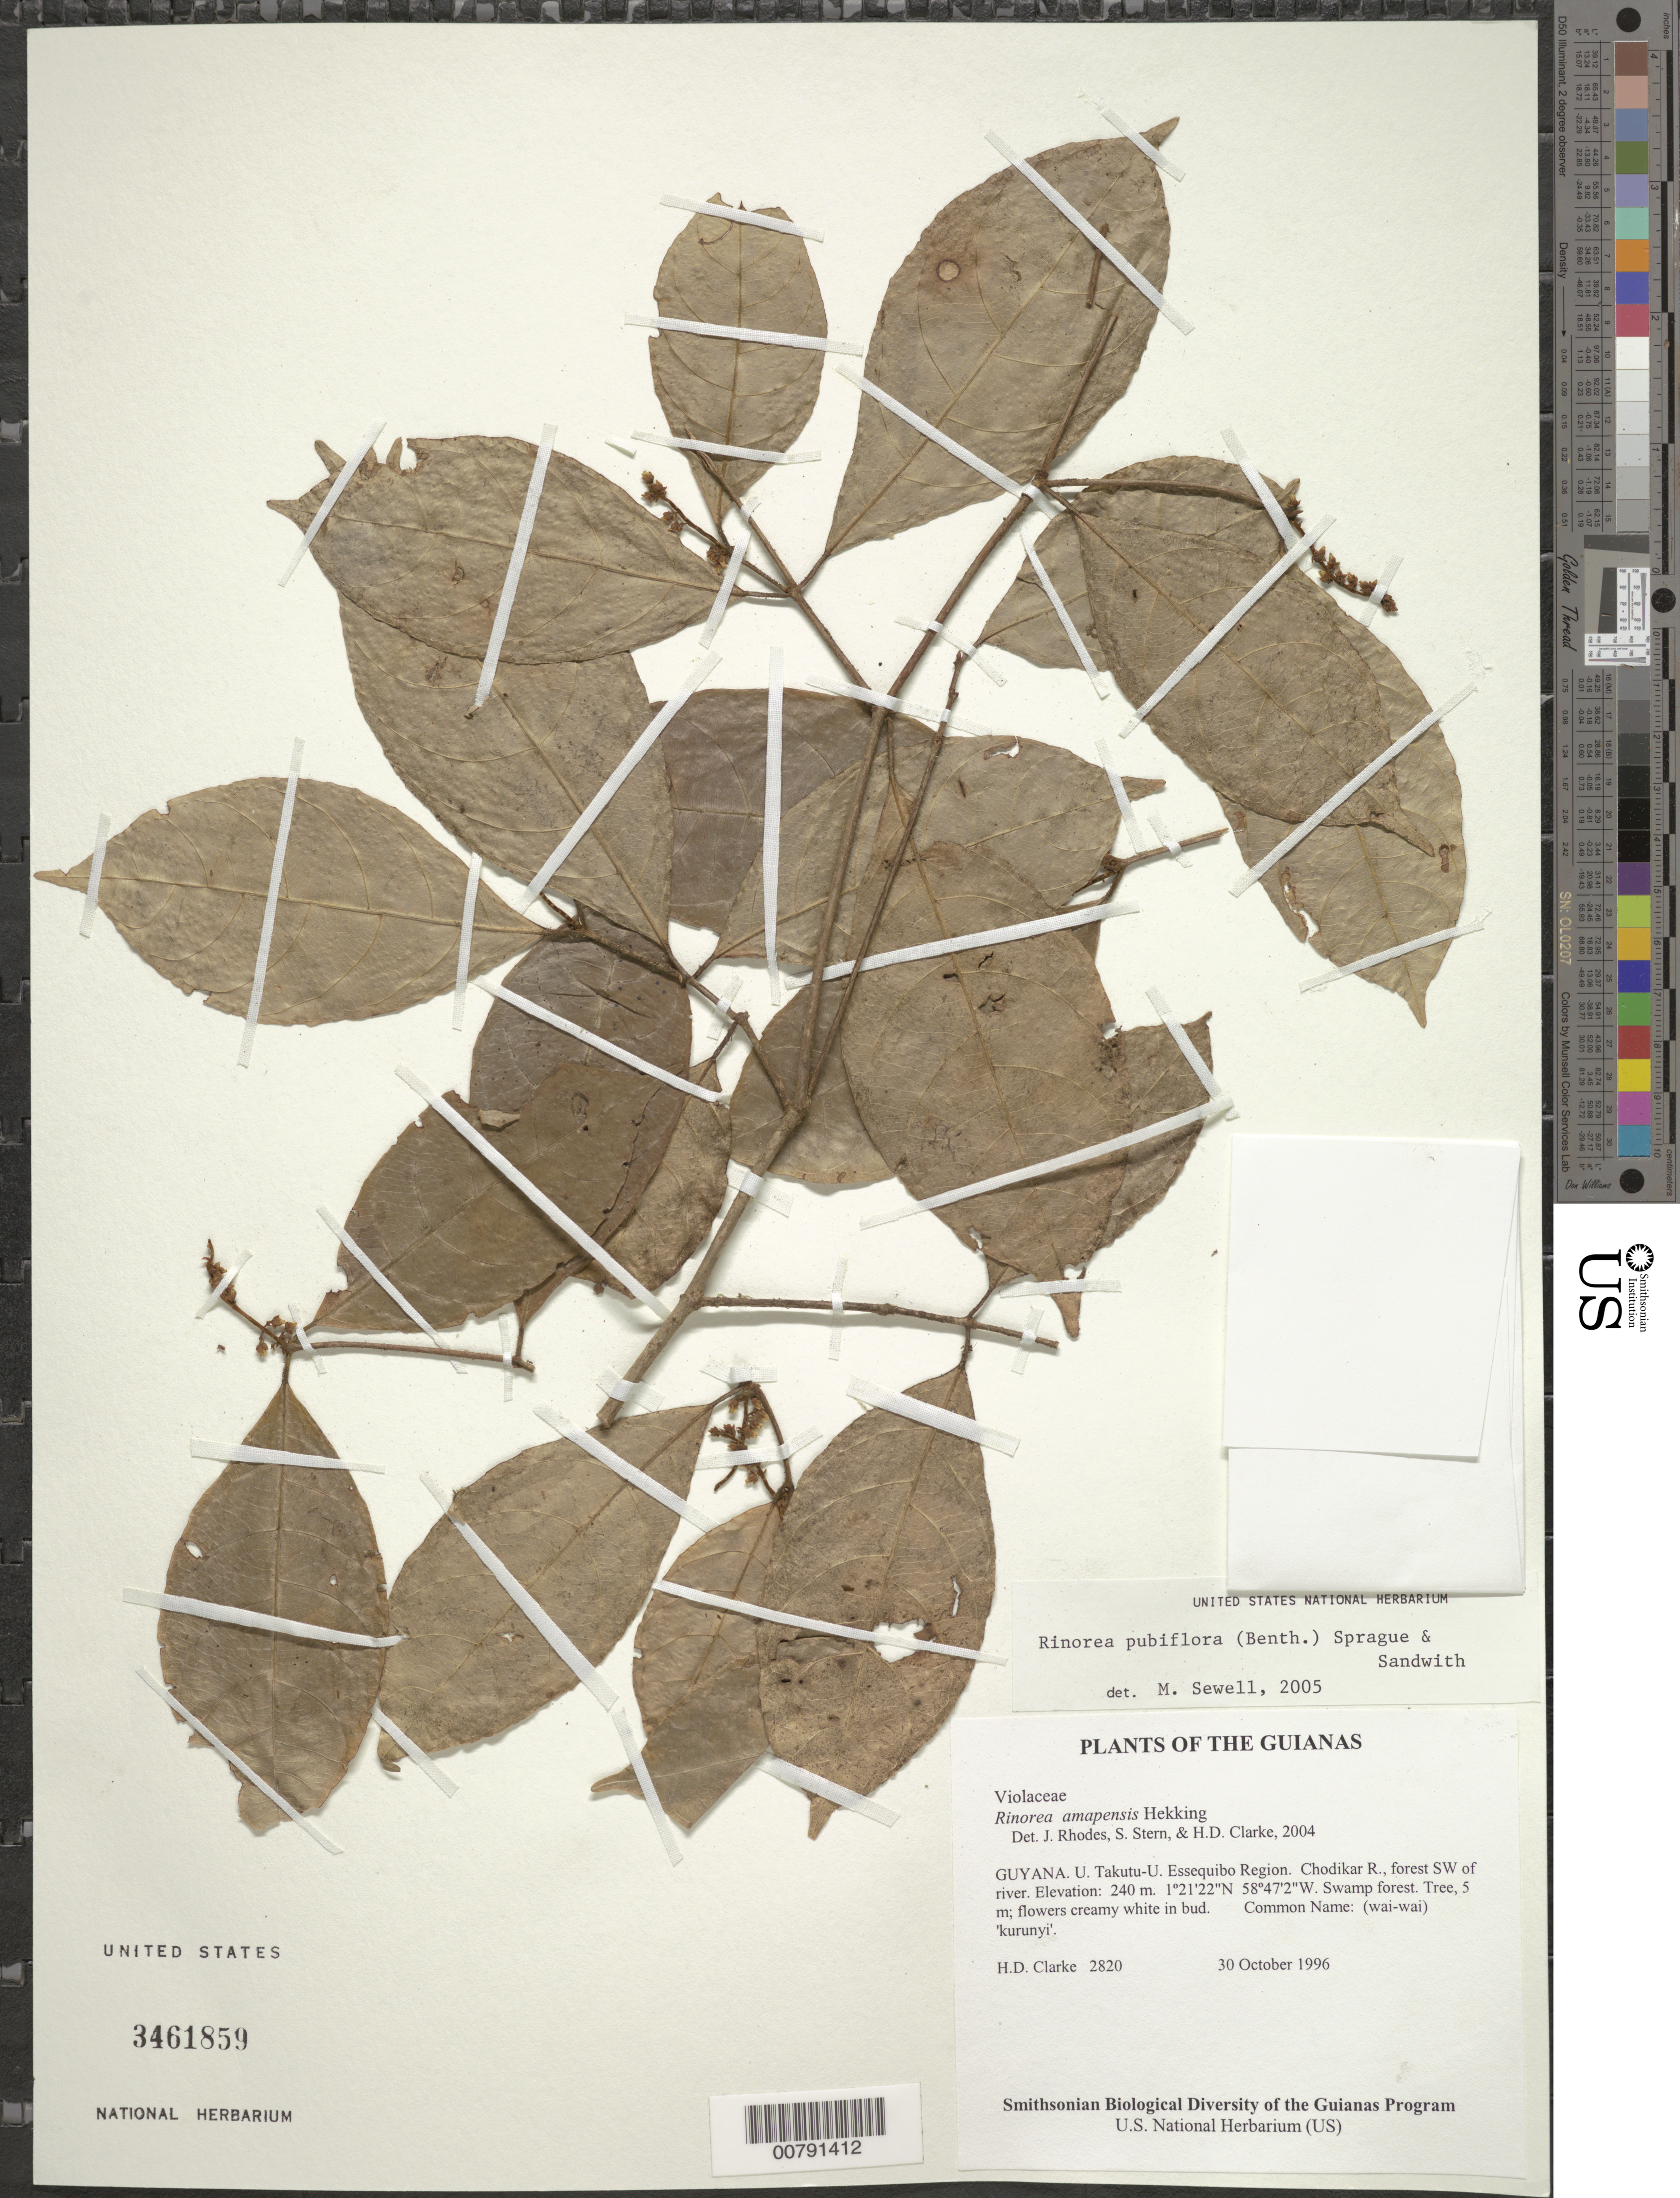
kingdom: Plantae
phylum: Tracheophyta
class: Magnoliopsida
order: Malpighiales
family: Violaceae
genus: Rinorea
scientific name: Rinorea pubiflora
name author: (Benth.) Sprague & Sandwith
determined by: Sewell, M.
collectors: H. D. Clarke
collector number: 2820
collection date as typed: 30 October 1996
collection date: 1996-10-30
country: Guyana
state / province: U. Takutu-U. Essequibo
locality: Chodikar R., forest SW of river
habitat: Swamp forest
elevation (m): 240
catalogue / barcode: US 3461859